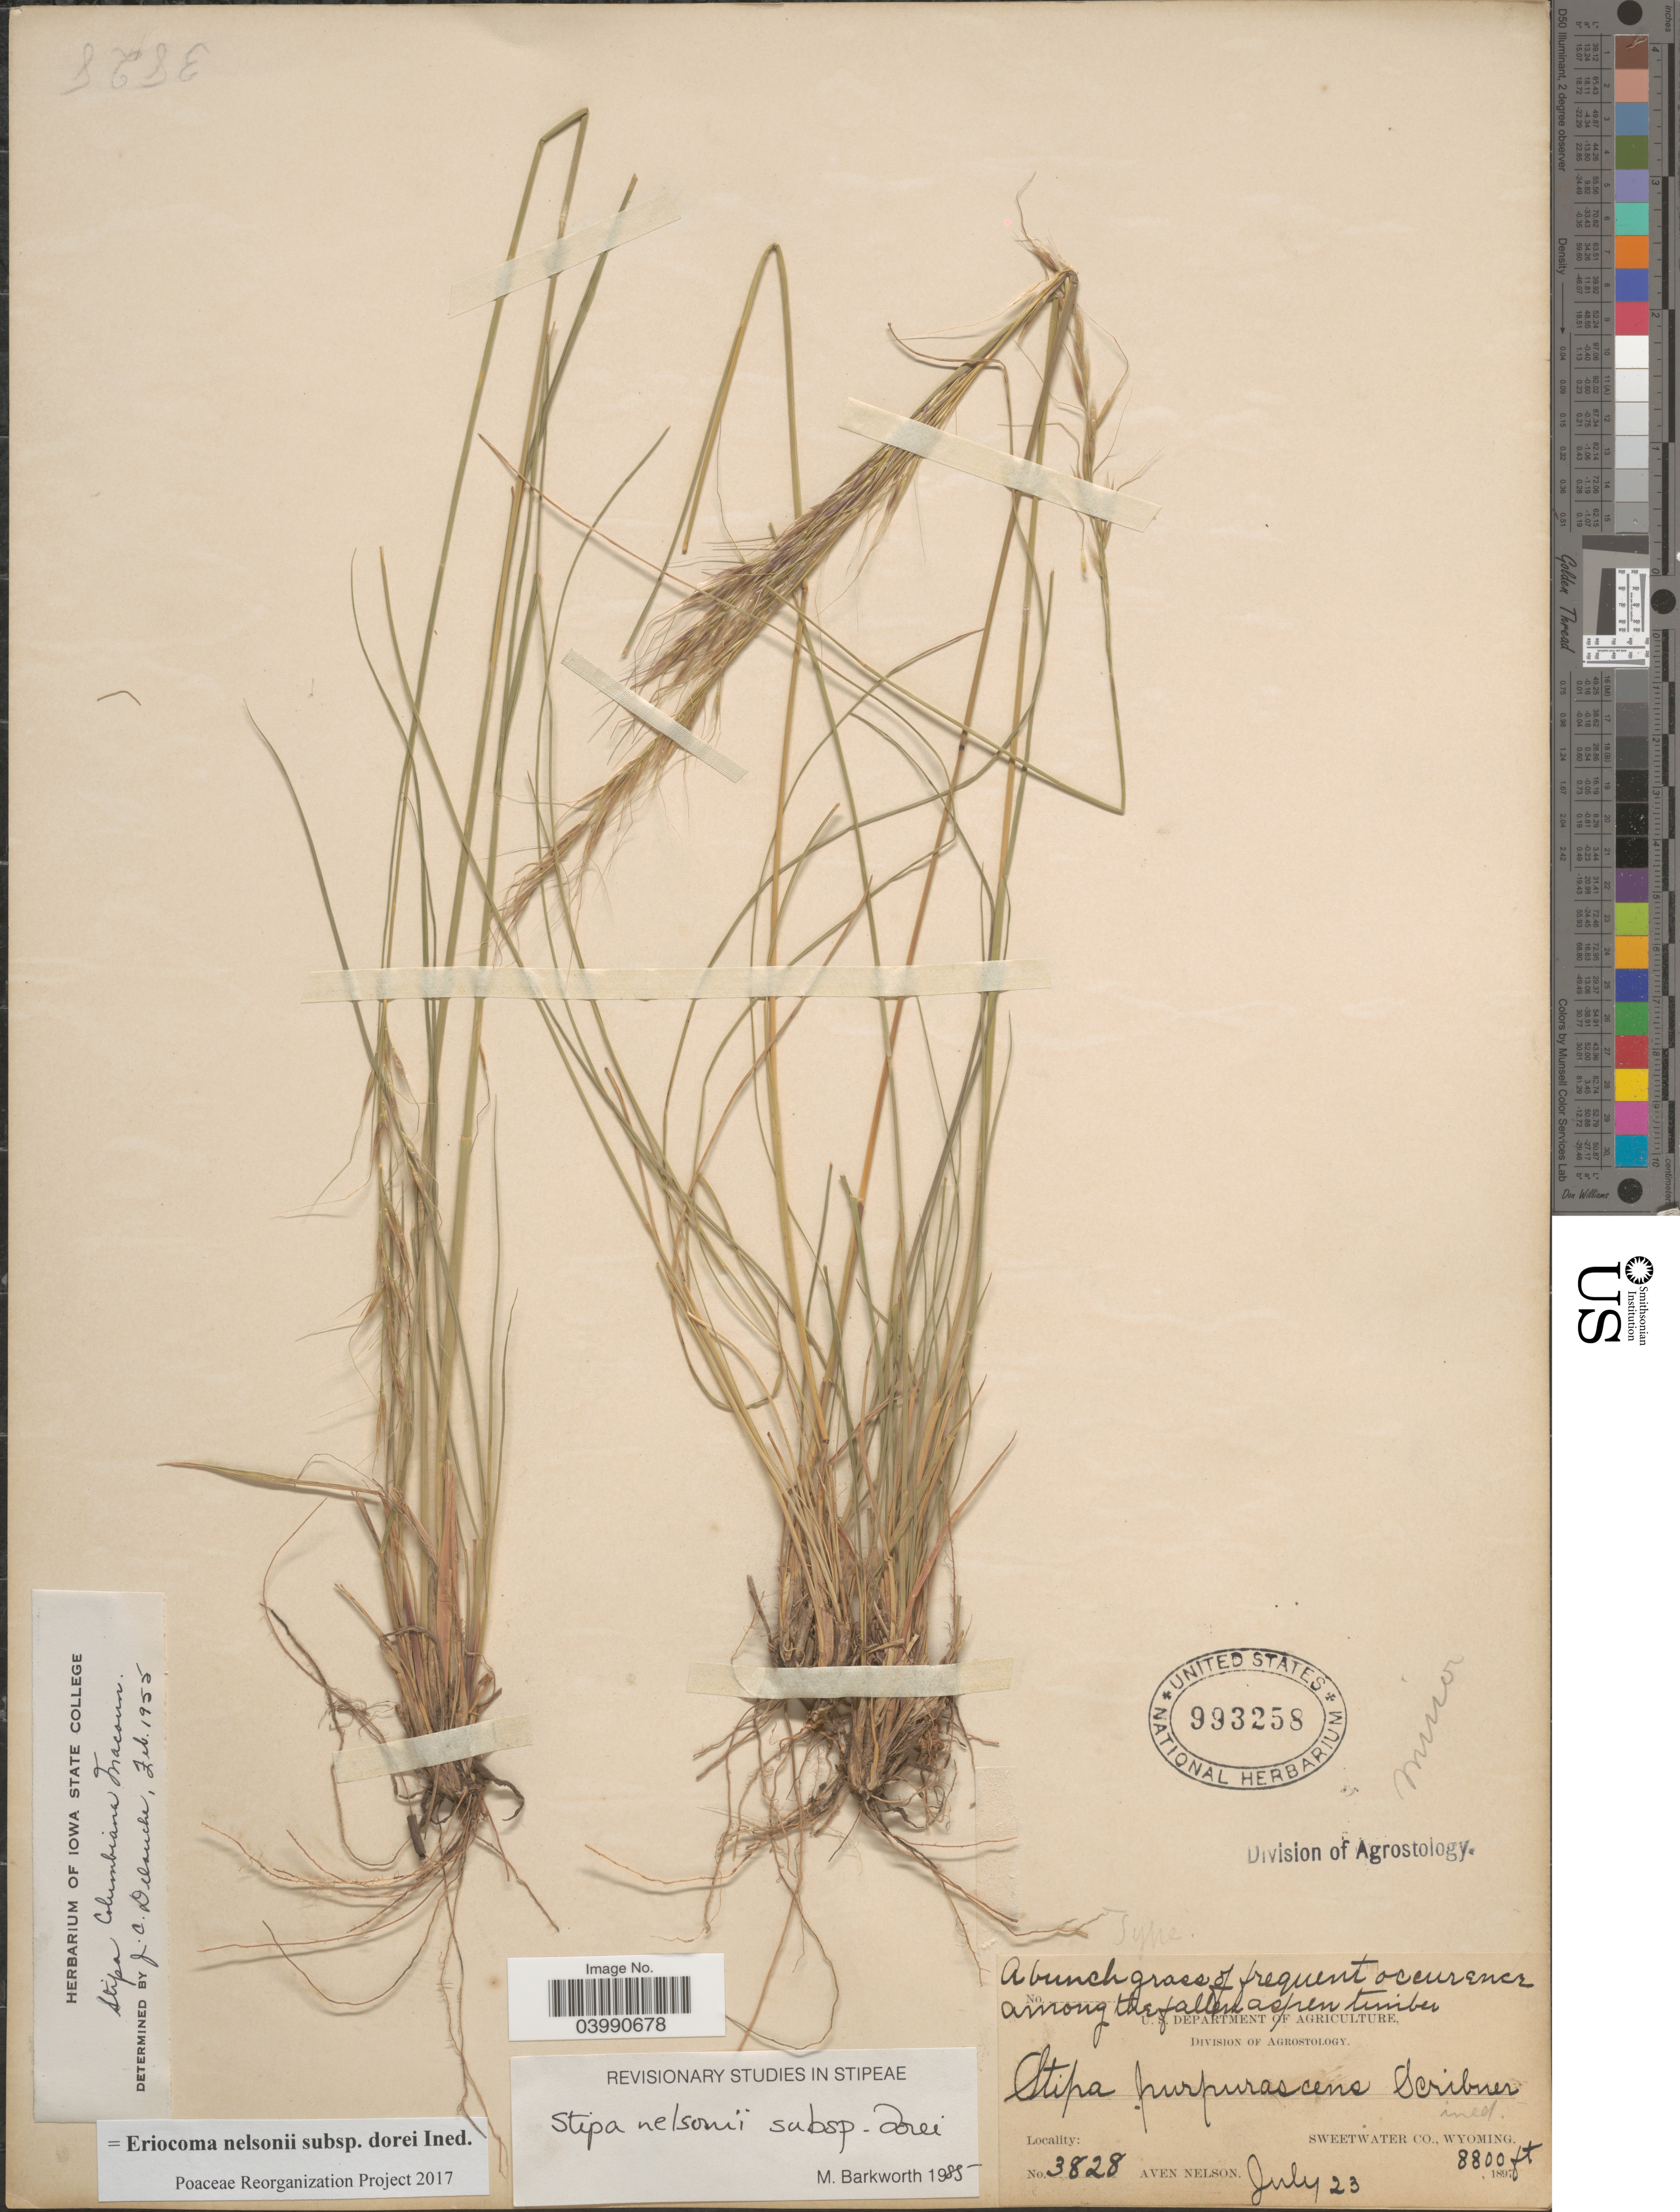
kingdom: Plantae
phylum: Tracheophyta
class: Liliopsida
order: Poales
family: Poaceae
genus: Eriocoma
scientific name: Eriocoma nelsonii subsp. dorei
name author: (Barkworth & J. Maze) Romasch.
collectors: A. Nelson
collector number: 3828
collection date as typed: Transcribed d/m/y: /7/23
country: United States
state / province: Wyoming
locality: Sweetwater Co.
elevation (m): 2682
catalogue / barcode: US 993258